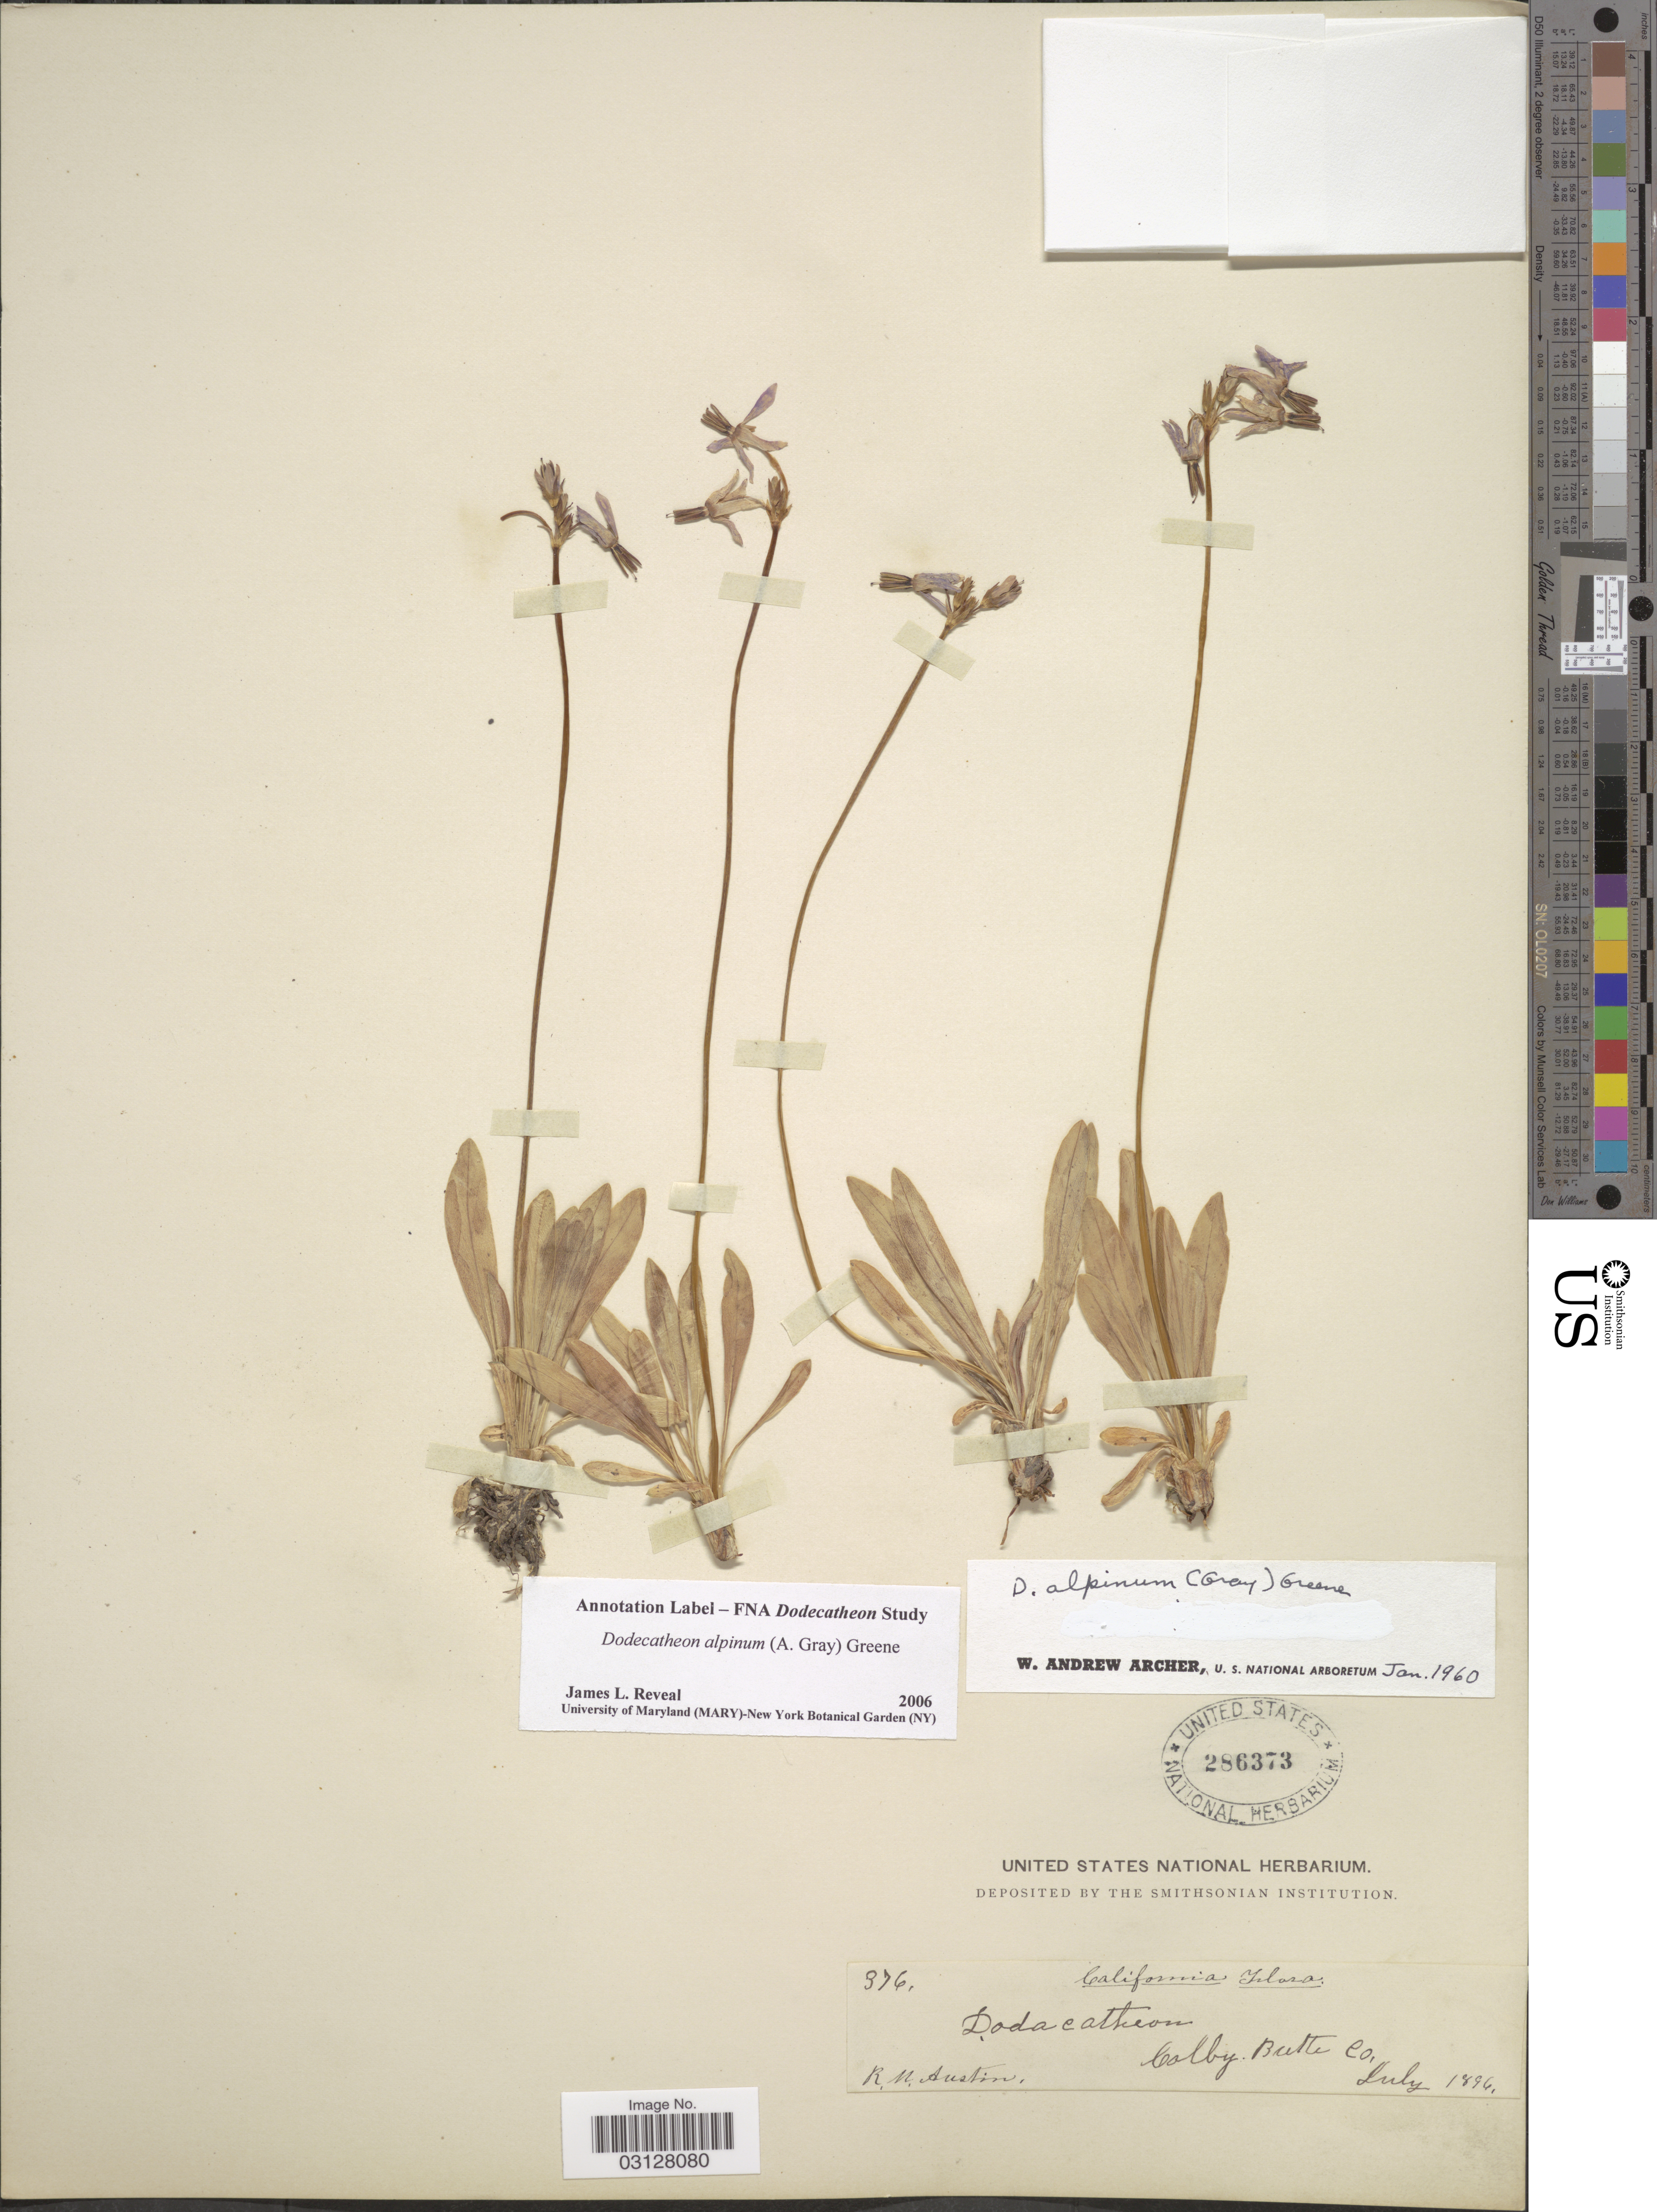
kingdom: Plantae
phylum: Tracheophyta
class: Magnoliopsida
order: Ericales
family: Primulaceae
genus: Dodecatheon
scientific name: Dodecatheon alpinum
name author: (A. Gray) Greene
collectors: R. Austin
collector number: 376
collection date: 1896-07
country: United States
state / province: California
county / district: Butte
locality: Colby. Butte Co.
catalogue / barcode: US 286373